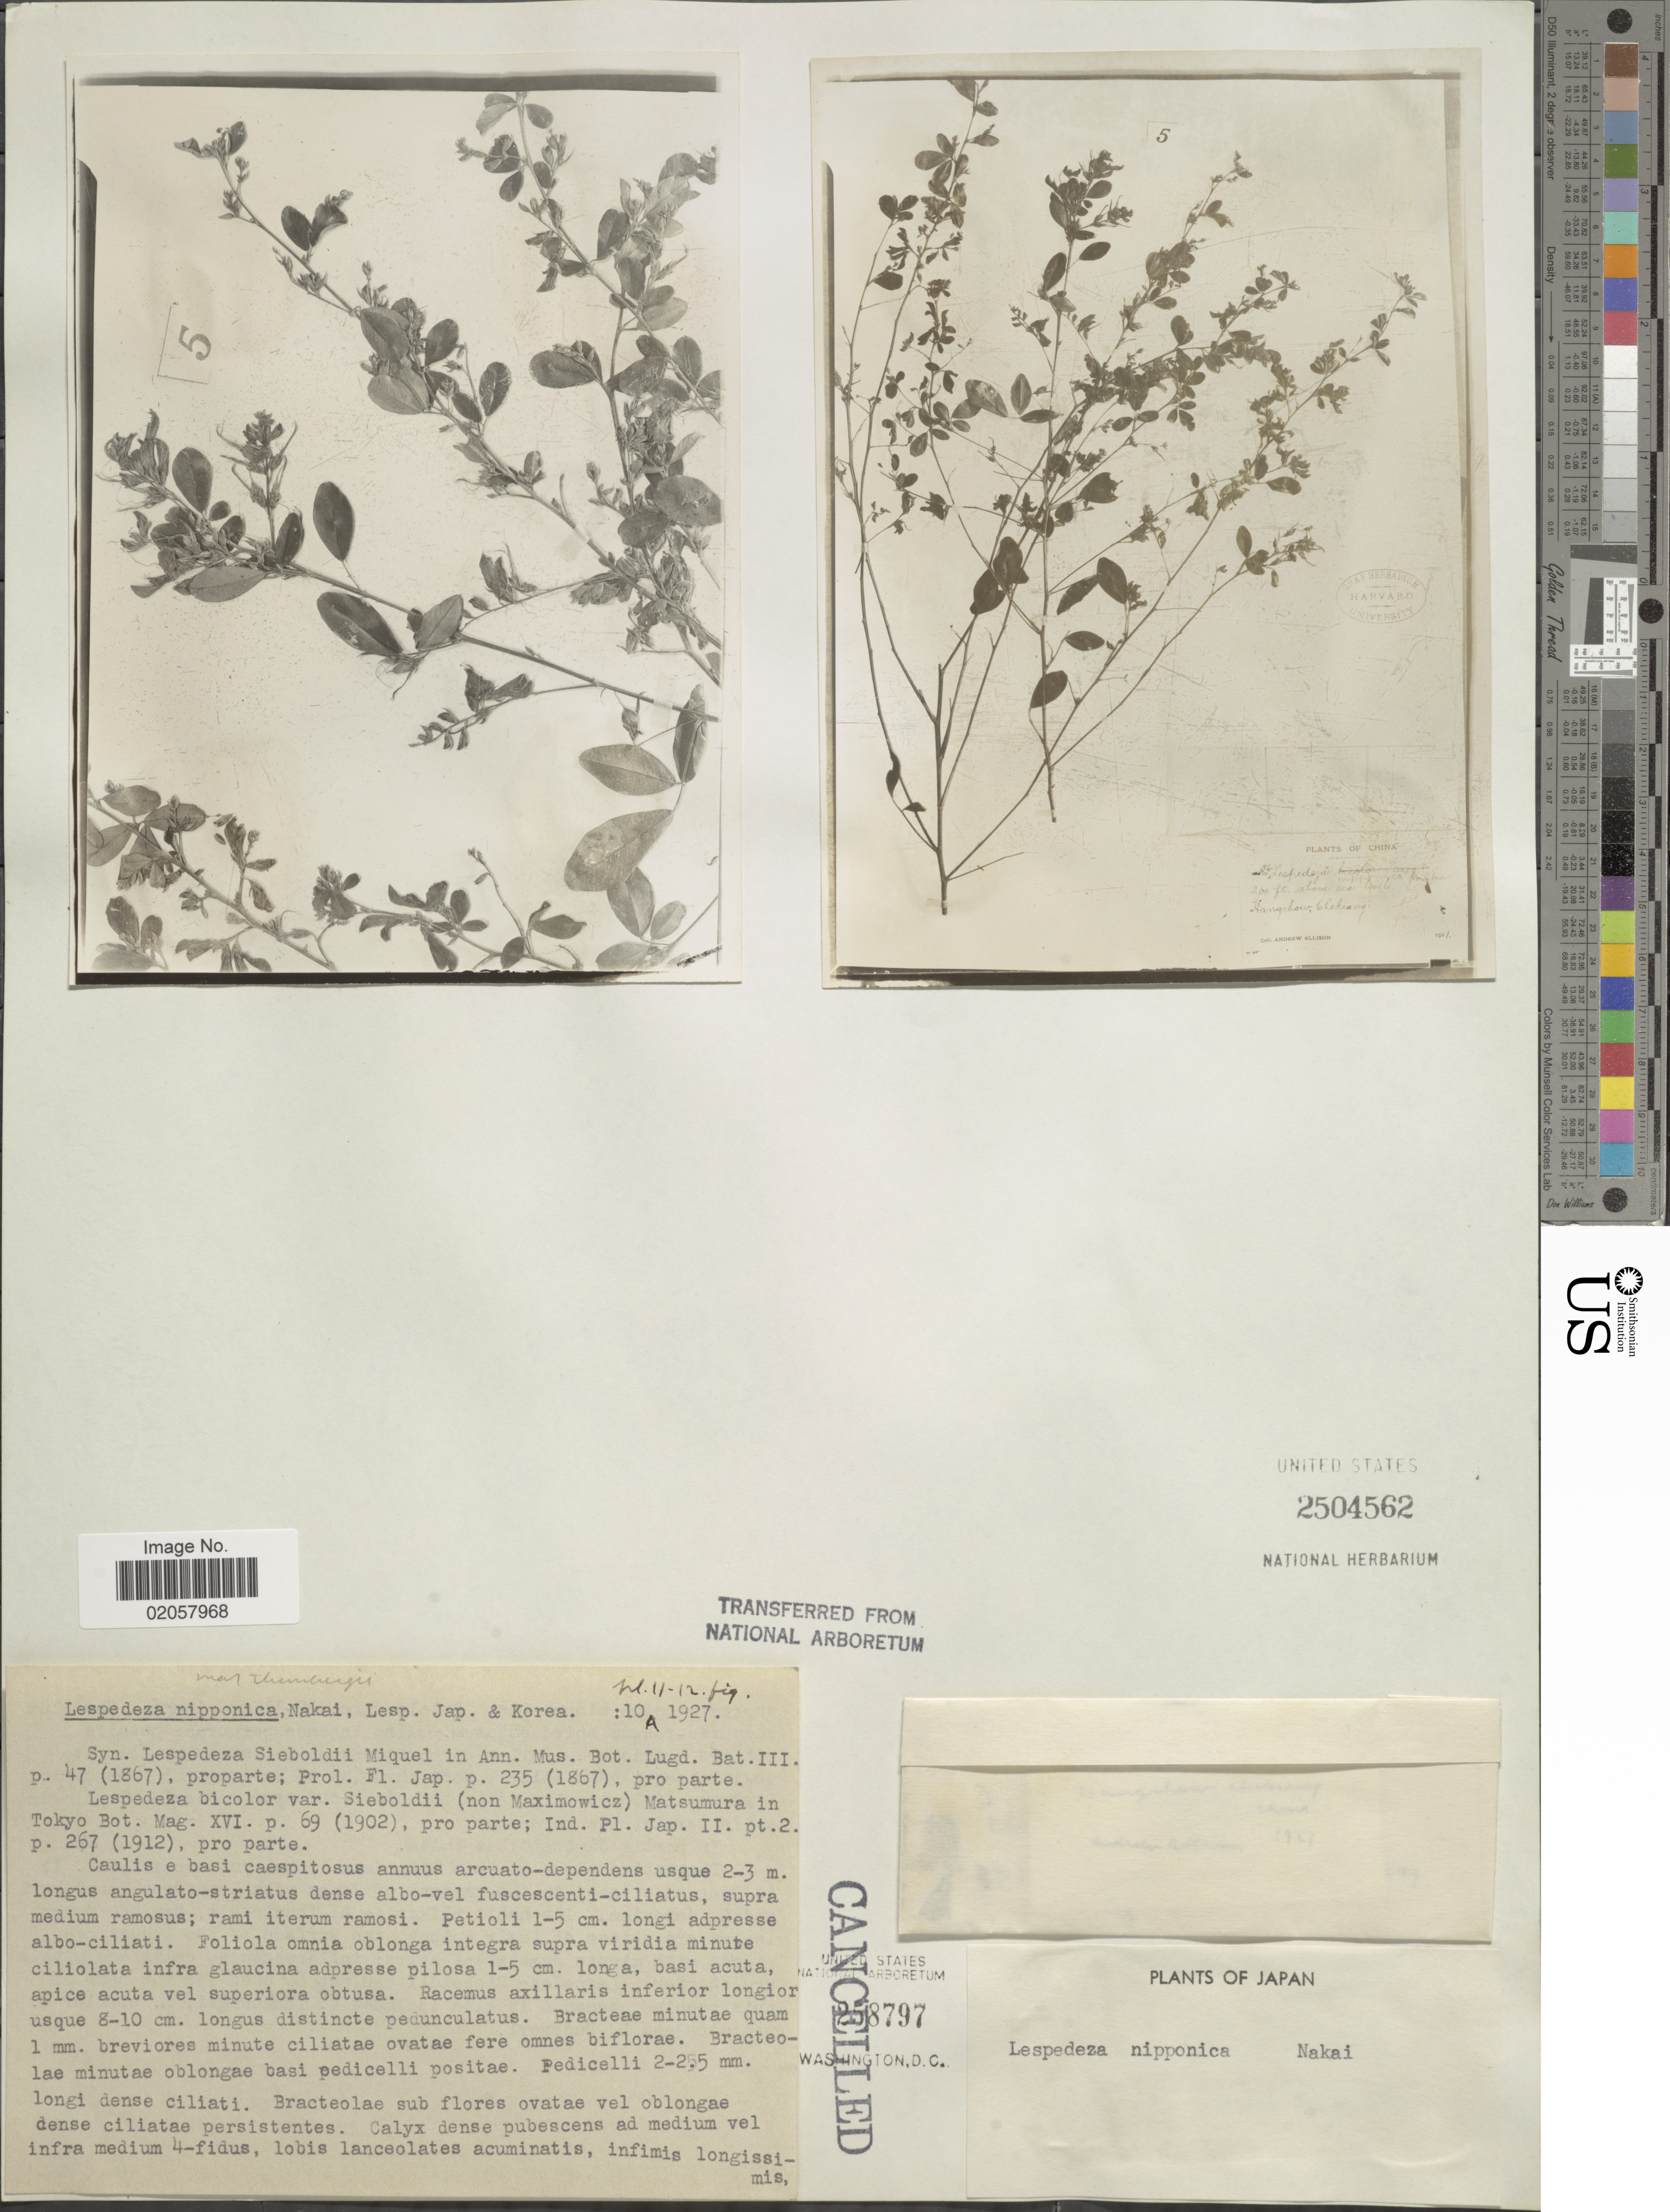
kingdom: Plantae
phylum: Tracheophyta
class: Magnoliopsida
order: Fabales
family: Fabaceae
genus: Lespedeza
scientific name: Lespedeza nipponica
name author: Nakai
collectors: A. Allison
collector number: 10A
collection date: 1927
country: Japan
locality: Nakai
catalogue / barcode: US 2504562